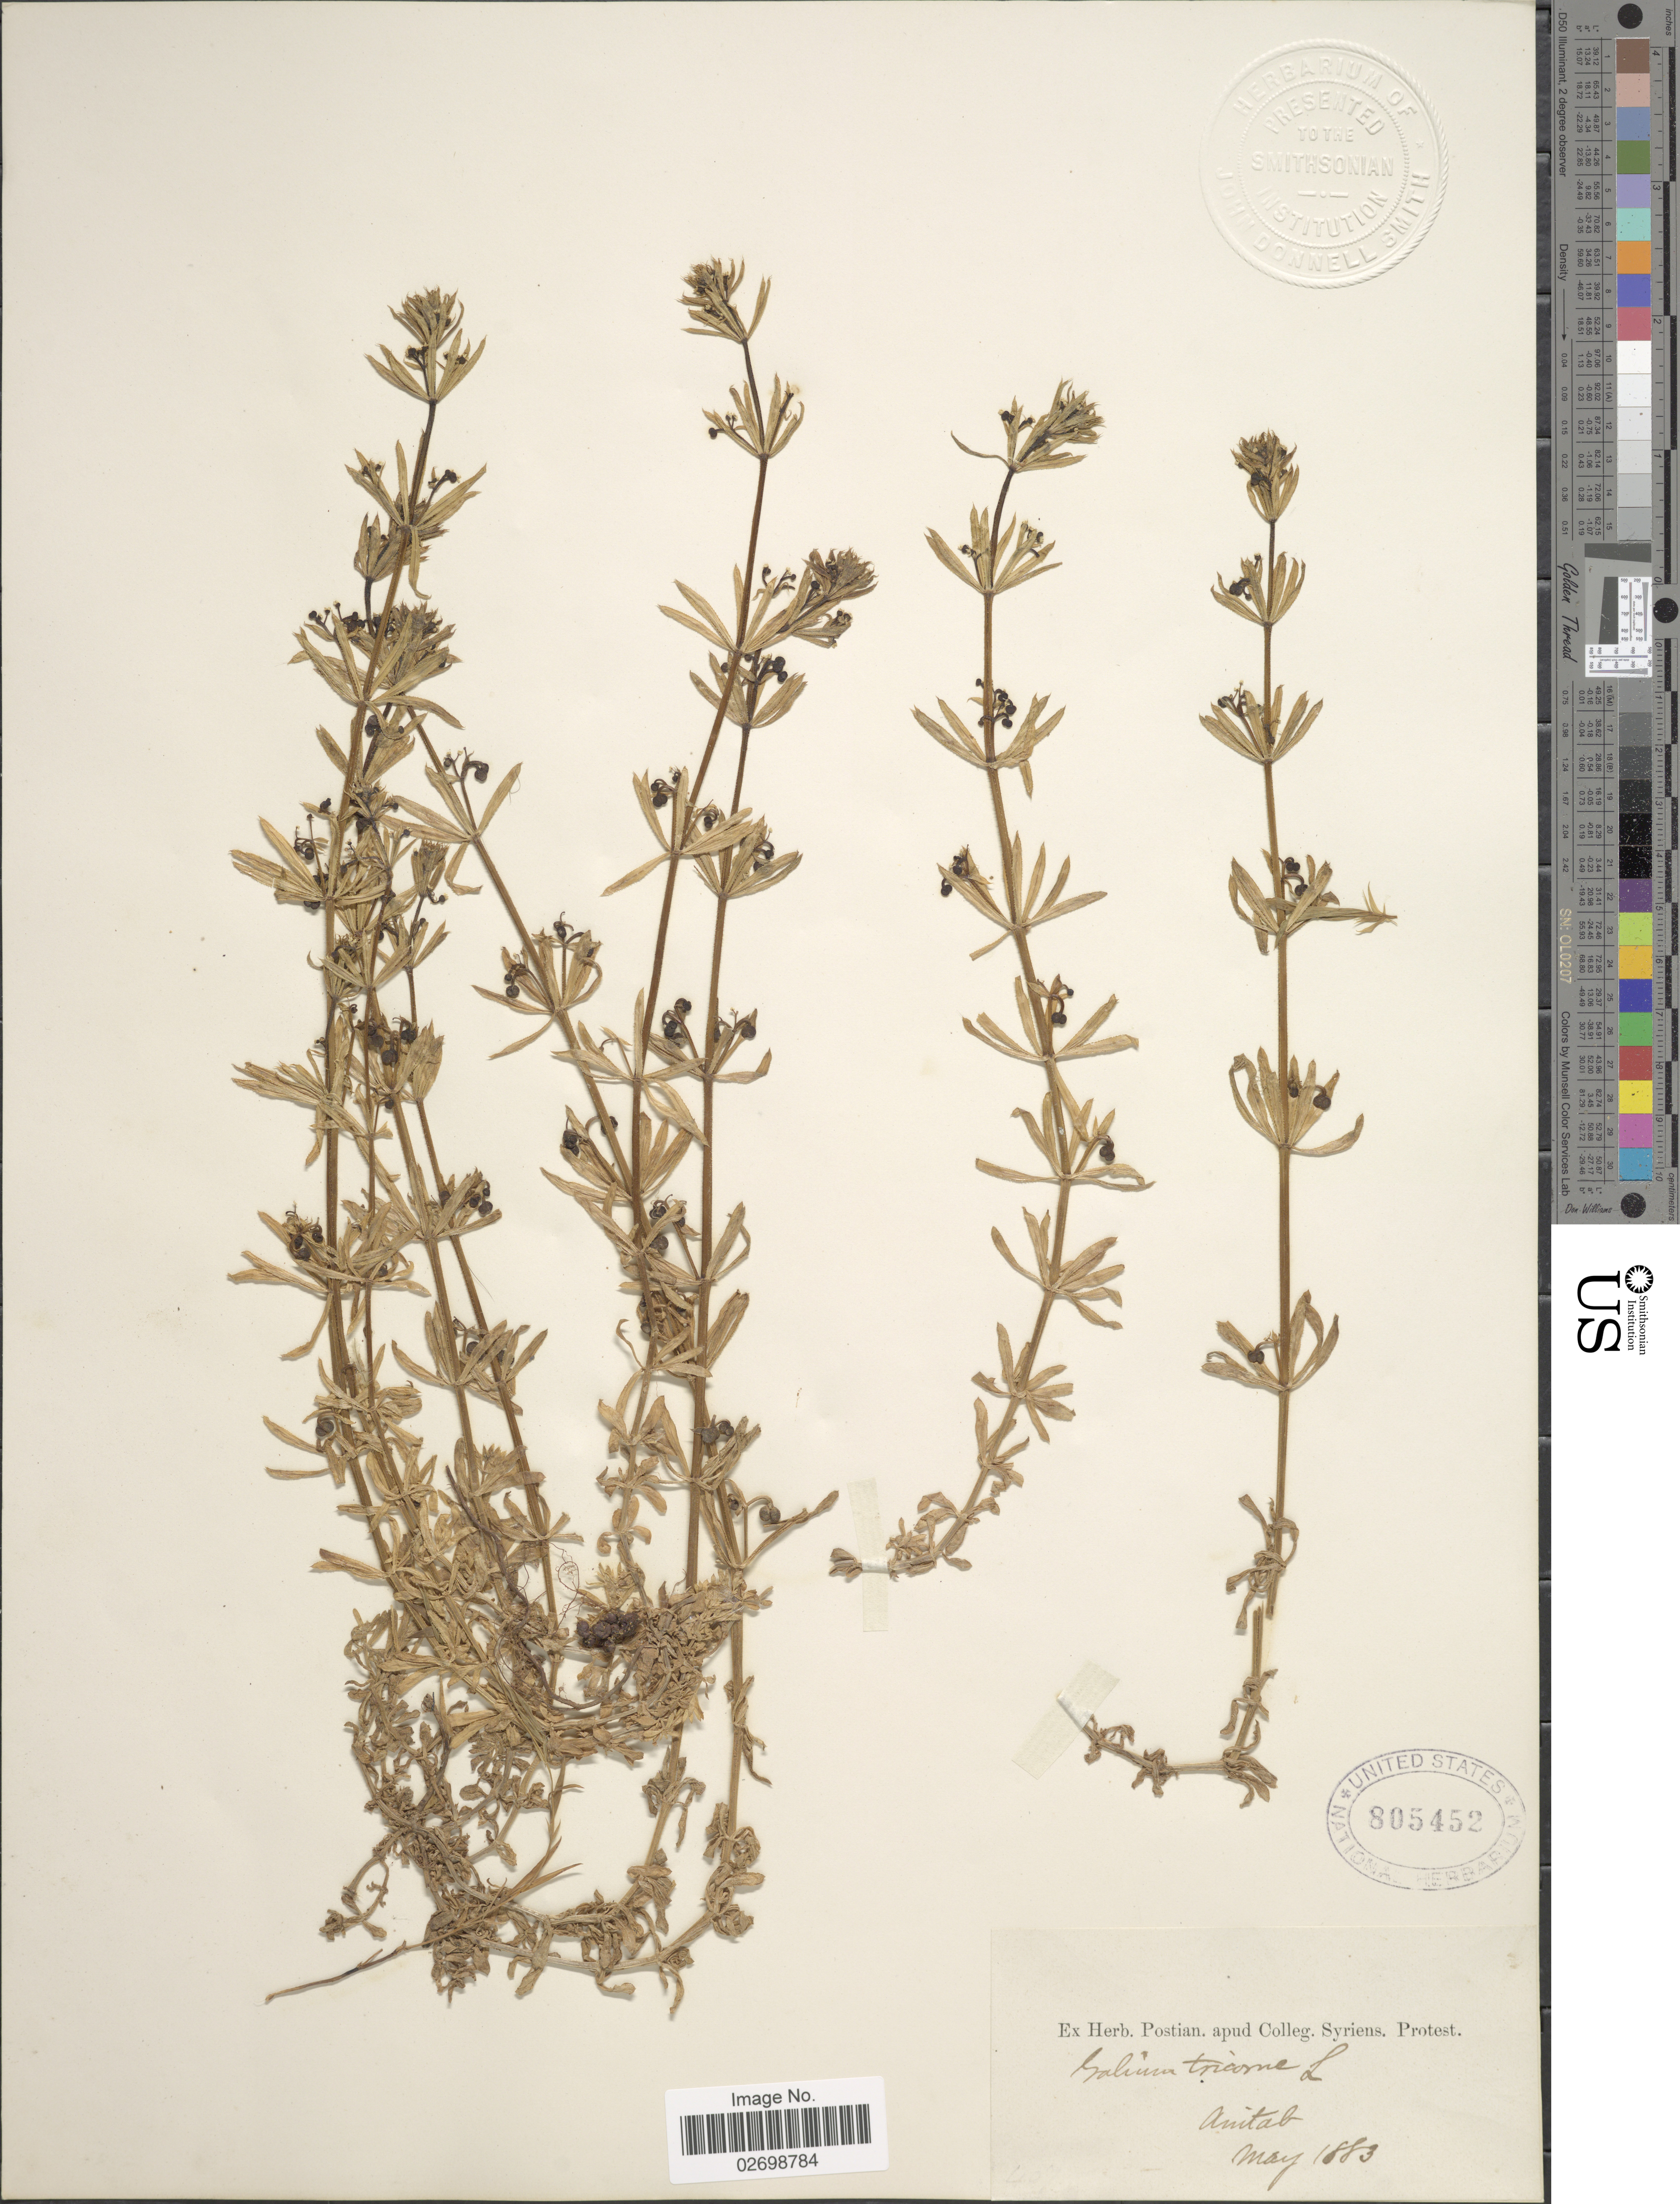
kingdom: Plantae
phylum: Tracheophyta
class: Magnoliopsida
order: Gentianales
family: Rubiaceae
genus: Galium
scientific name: Galium tricornutum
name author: Dandy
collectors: ex herb. Postian. apud Colleg. Syriens. Protest. USE "Fannie P. A. Shepard" (10308853) AS PRIMARY COLLECTOR INSTEAD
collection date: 1883-05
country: Turkey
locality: Anitab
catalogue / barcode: US 805452